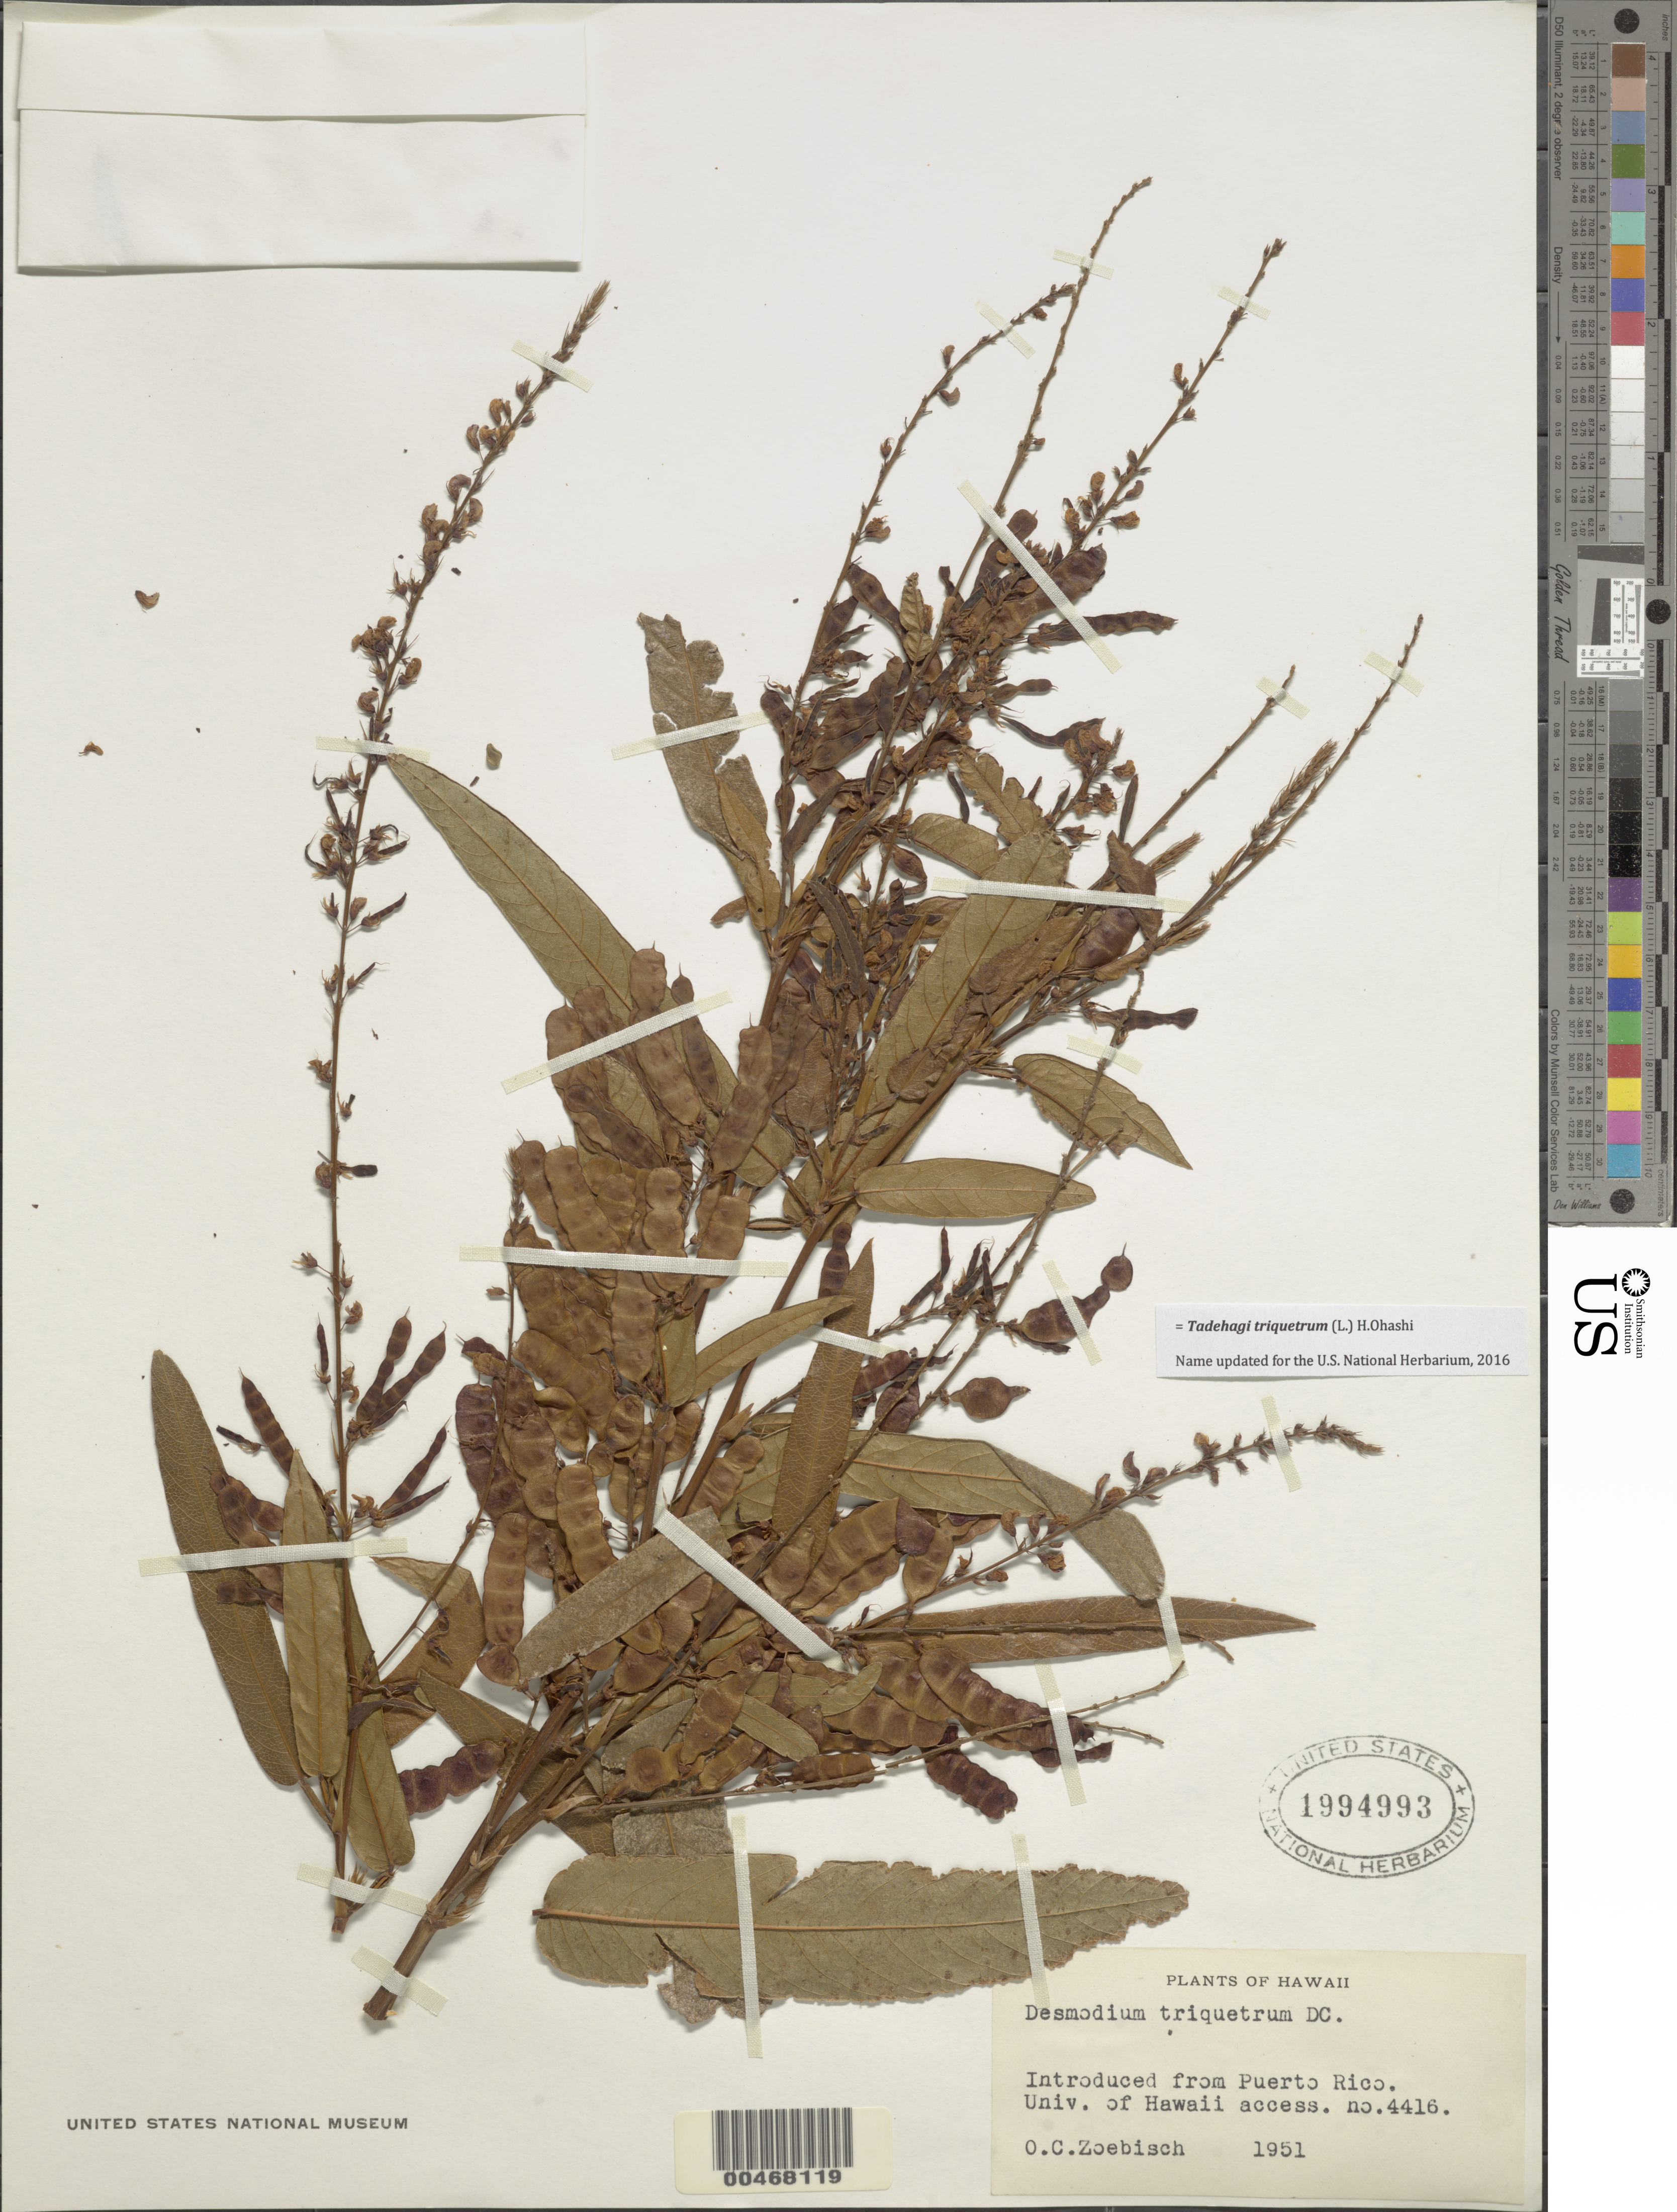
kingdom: Plantae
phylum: Tracheophyta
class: Magnoliopsida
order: Fabales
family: Fabaceae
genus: Tadehagi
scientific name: Tadehagi triquetrum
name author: (L.) H. Ohashi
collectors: O. Zoebisch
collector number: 4416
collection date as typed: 1951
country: United States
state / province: Hawaii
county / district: Hawaii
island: Hawaii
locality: Introduced from Puerto Rico. Univ. of Hawaii access. no. 4416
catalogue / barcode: US 1994993